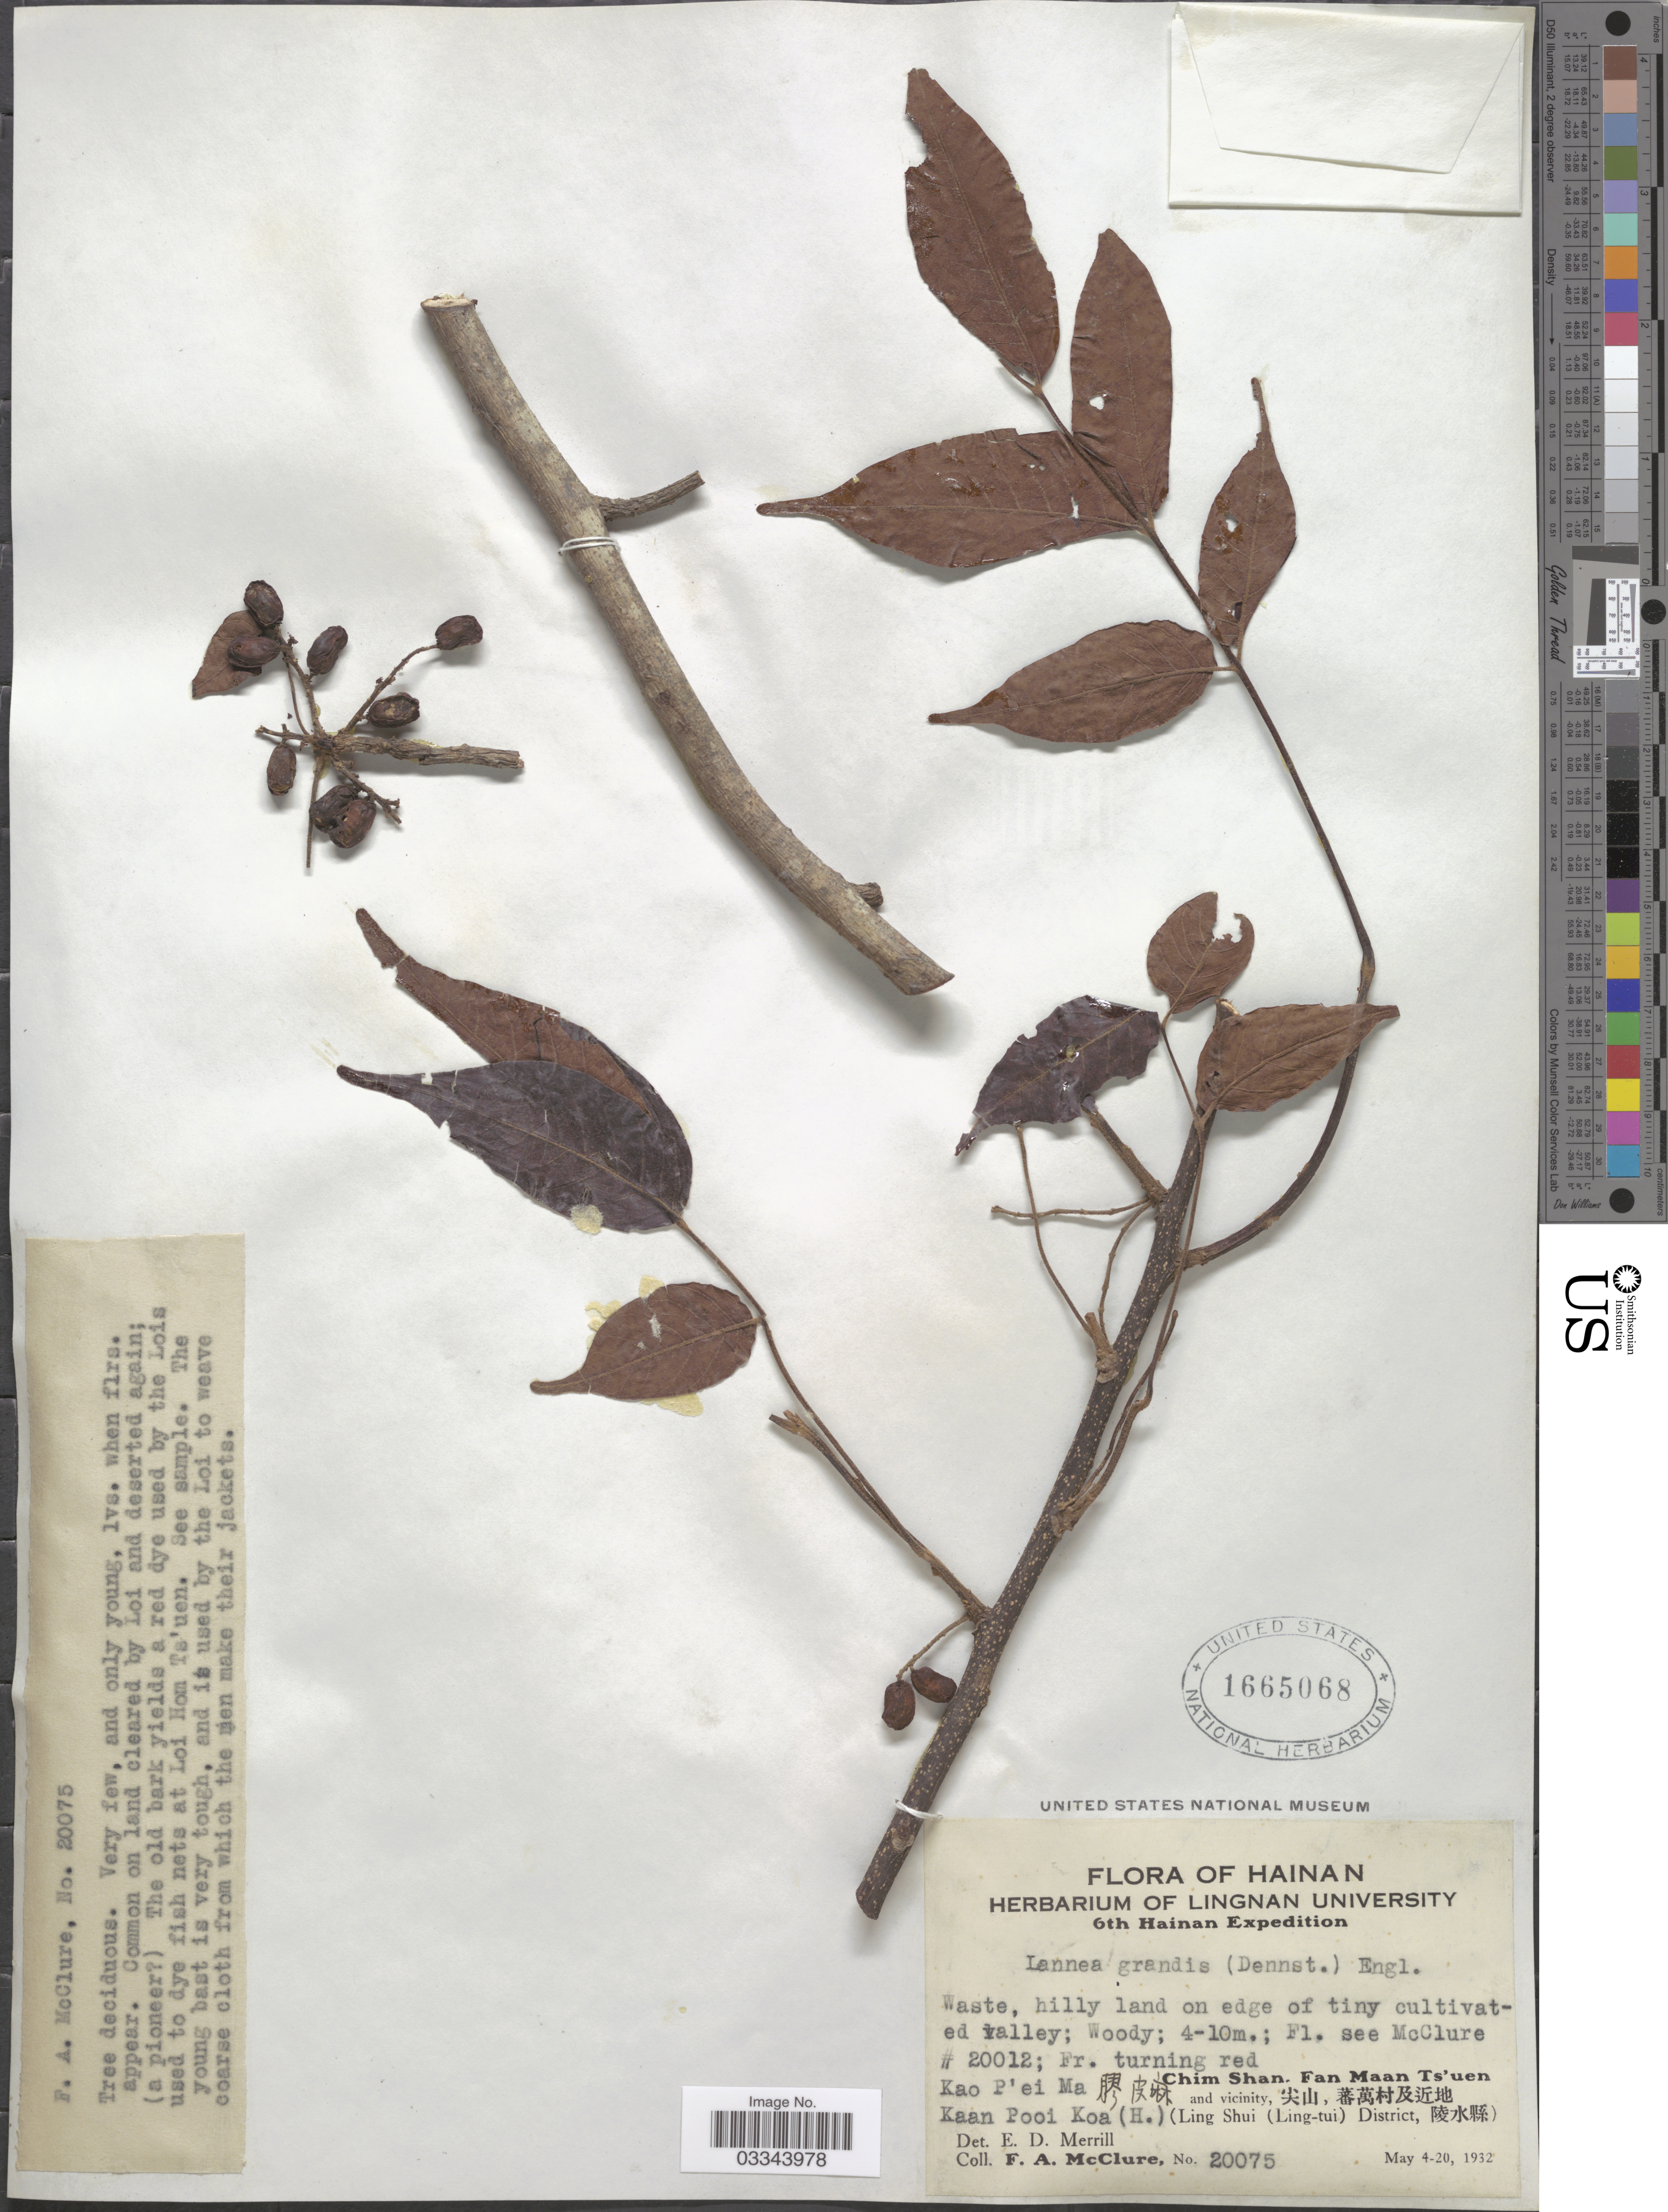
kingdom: Plantae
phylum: Tracheophyta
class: Magnoliopsida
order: Sapindales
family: Anacardiaceae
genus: Lannea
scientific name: Lannea grandis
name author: (Dennst.) Engl.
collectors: F. A. McClure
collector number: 20075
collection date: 1932-05-04/1932-05-20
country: China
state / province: Hainan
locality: Ka'ei Ma, Kaan Pooi Koa (H.), Chim Shan, Fan Maan Ts'uen and vicinity, (Ling Shui (Ling-tui) District.)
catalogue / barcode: US 1665068